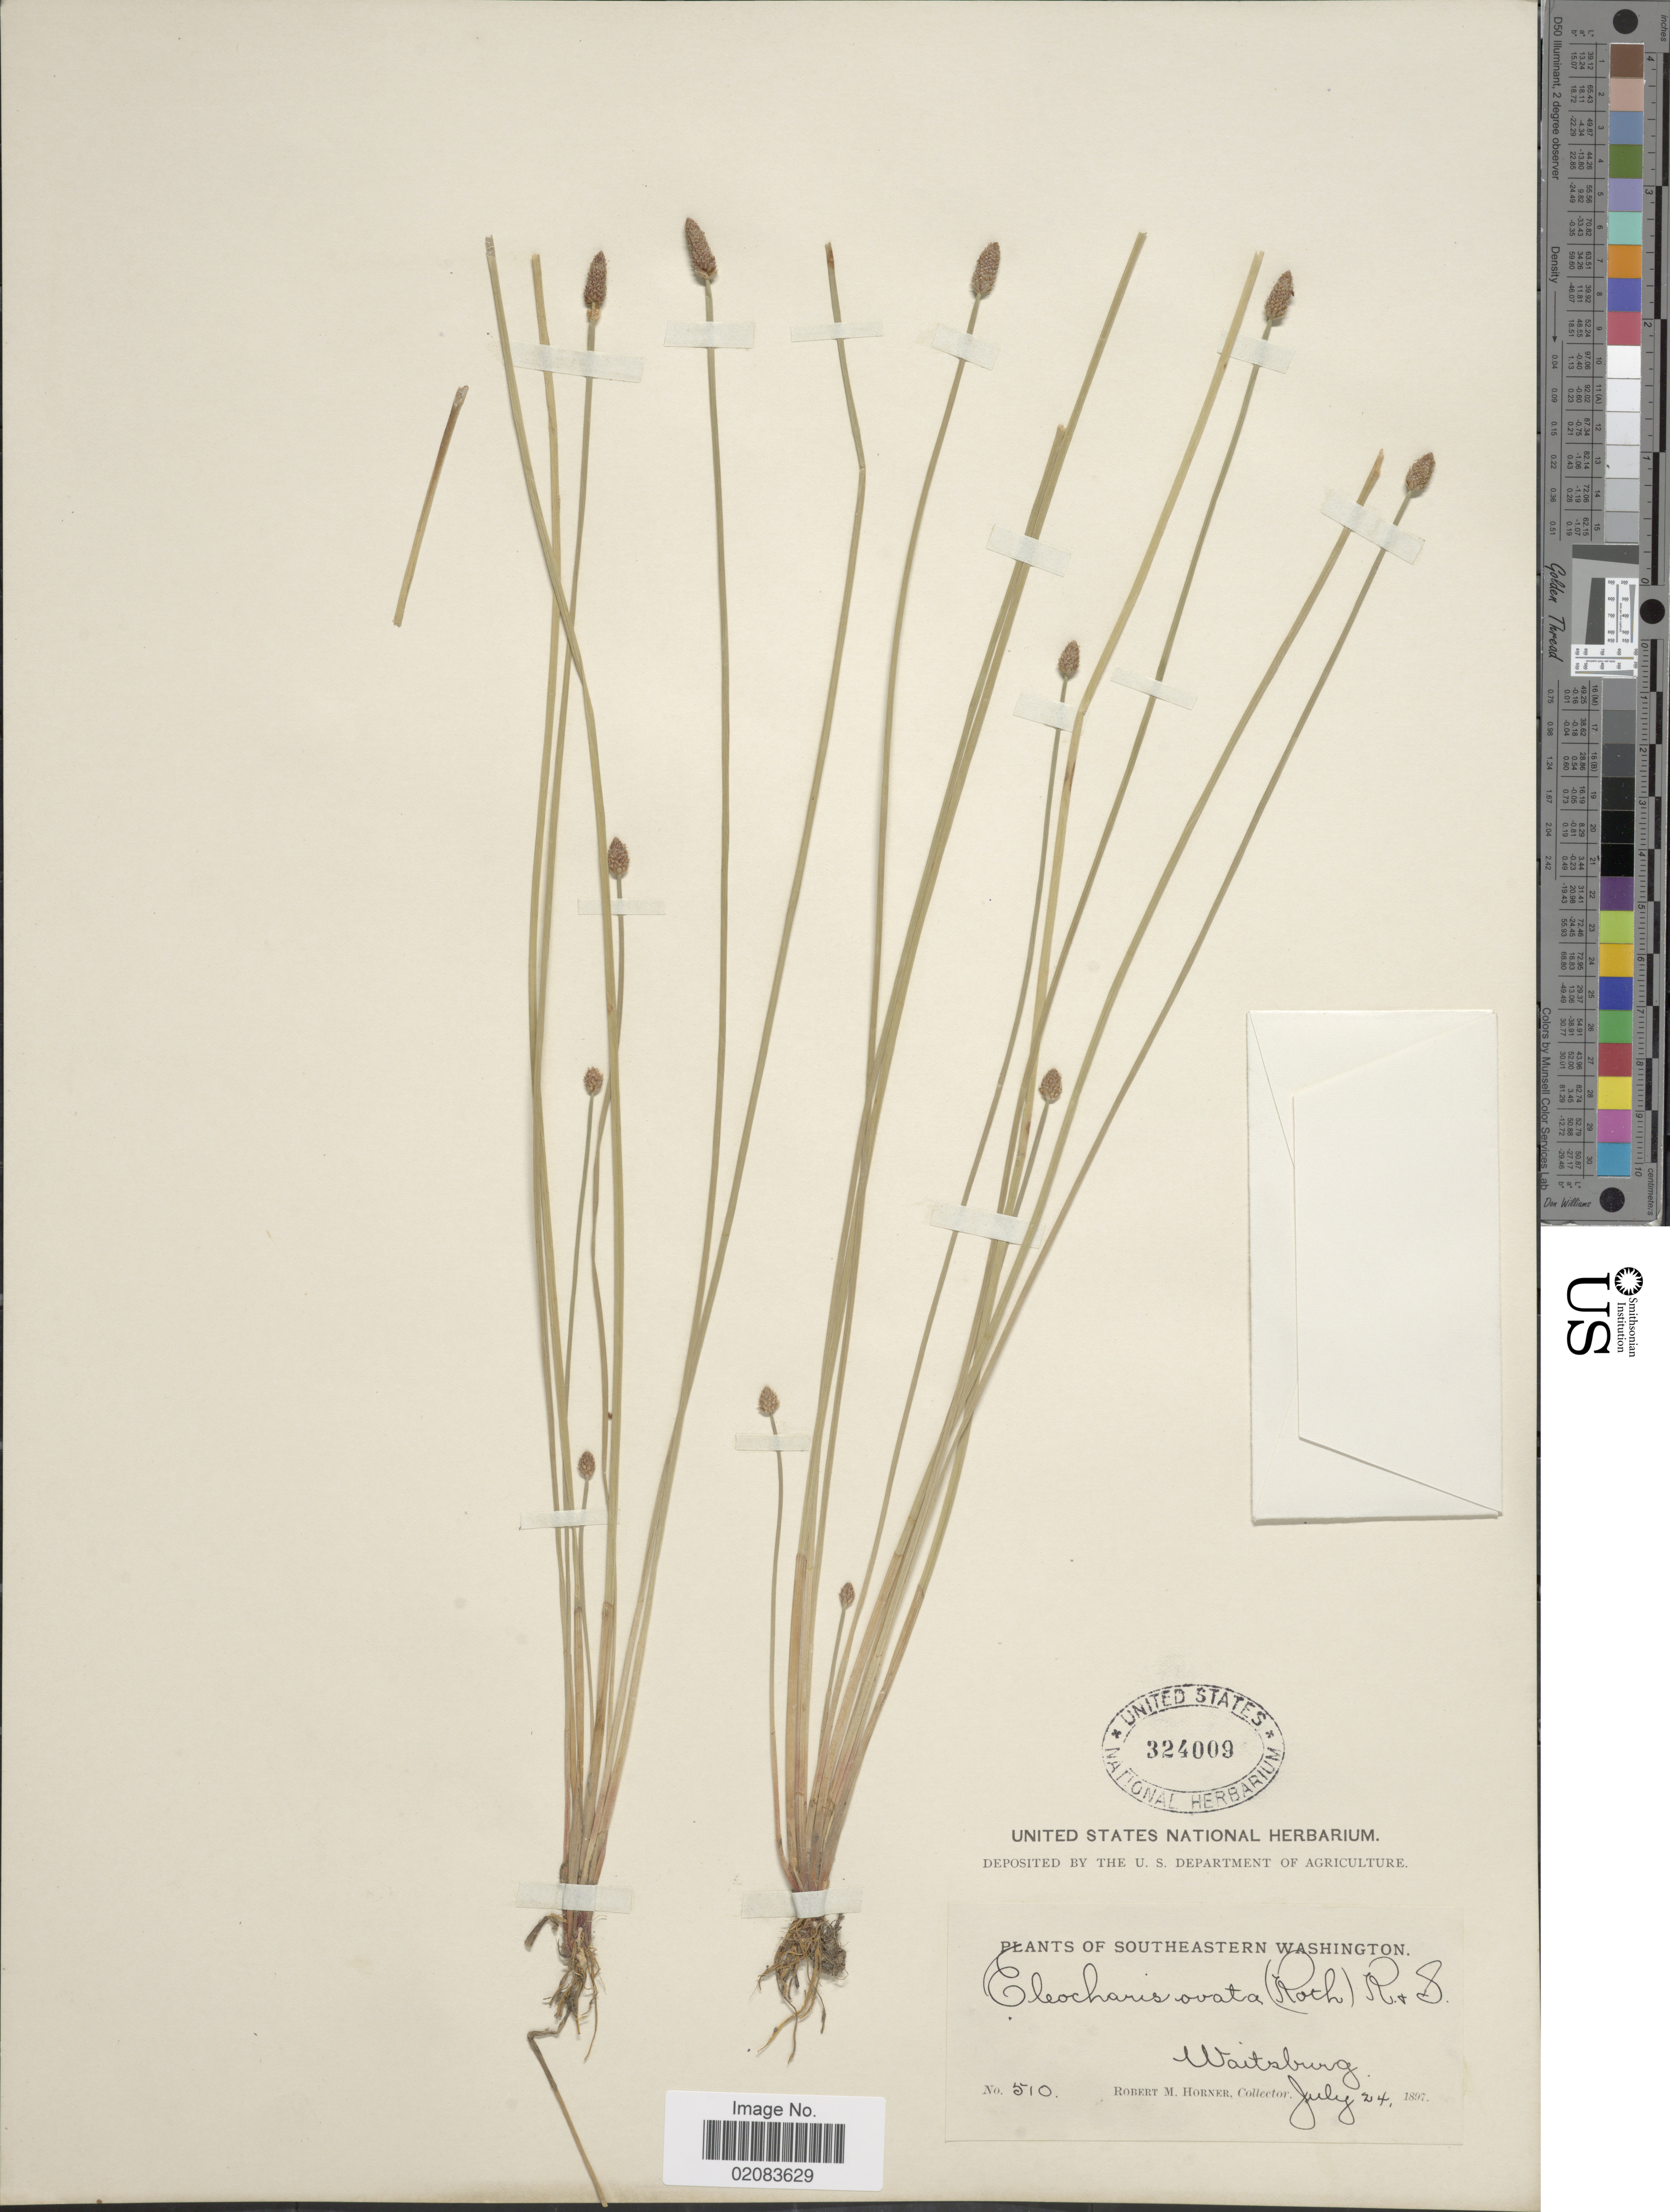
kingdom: Plantae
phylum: Tracheophyta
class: Liliopsida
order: Poales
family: Cyperaceae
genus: Eleocharis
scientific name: Eleocharis obtusa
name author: (Willd.) Schult.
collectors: R. Horner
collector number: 510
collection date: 1897-07-24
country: United States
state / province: Washington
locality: Southeastern Washington, Waitsburg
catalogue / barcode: US 324009